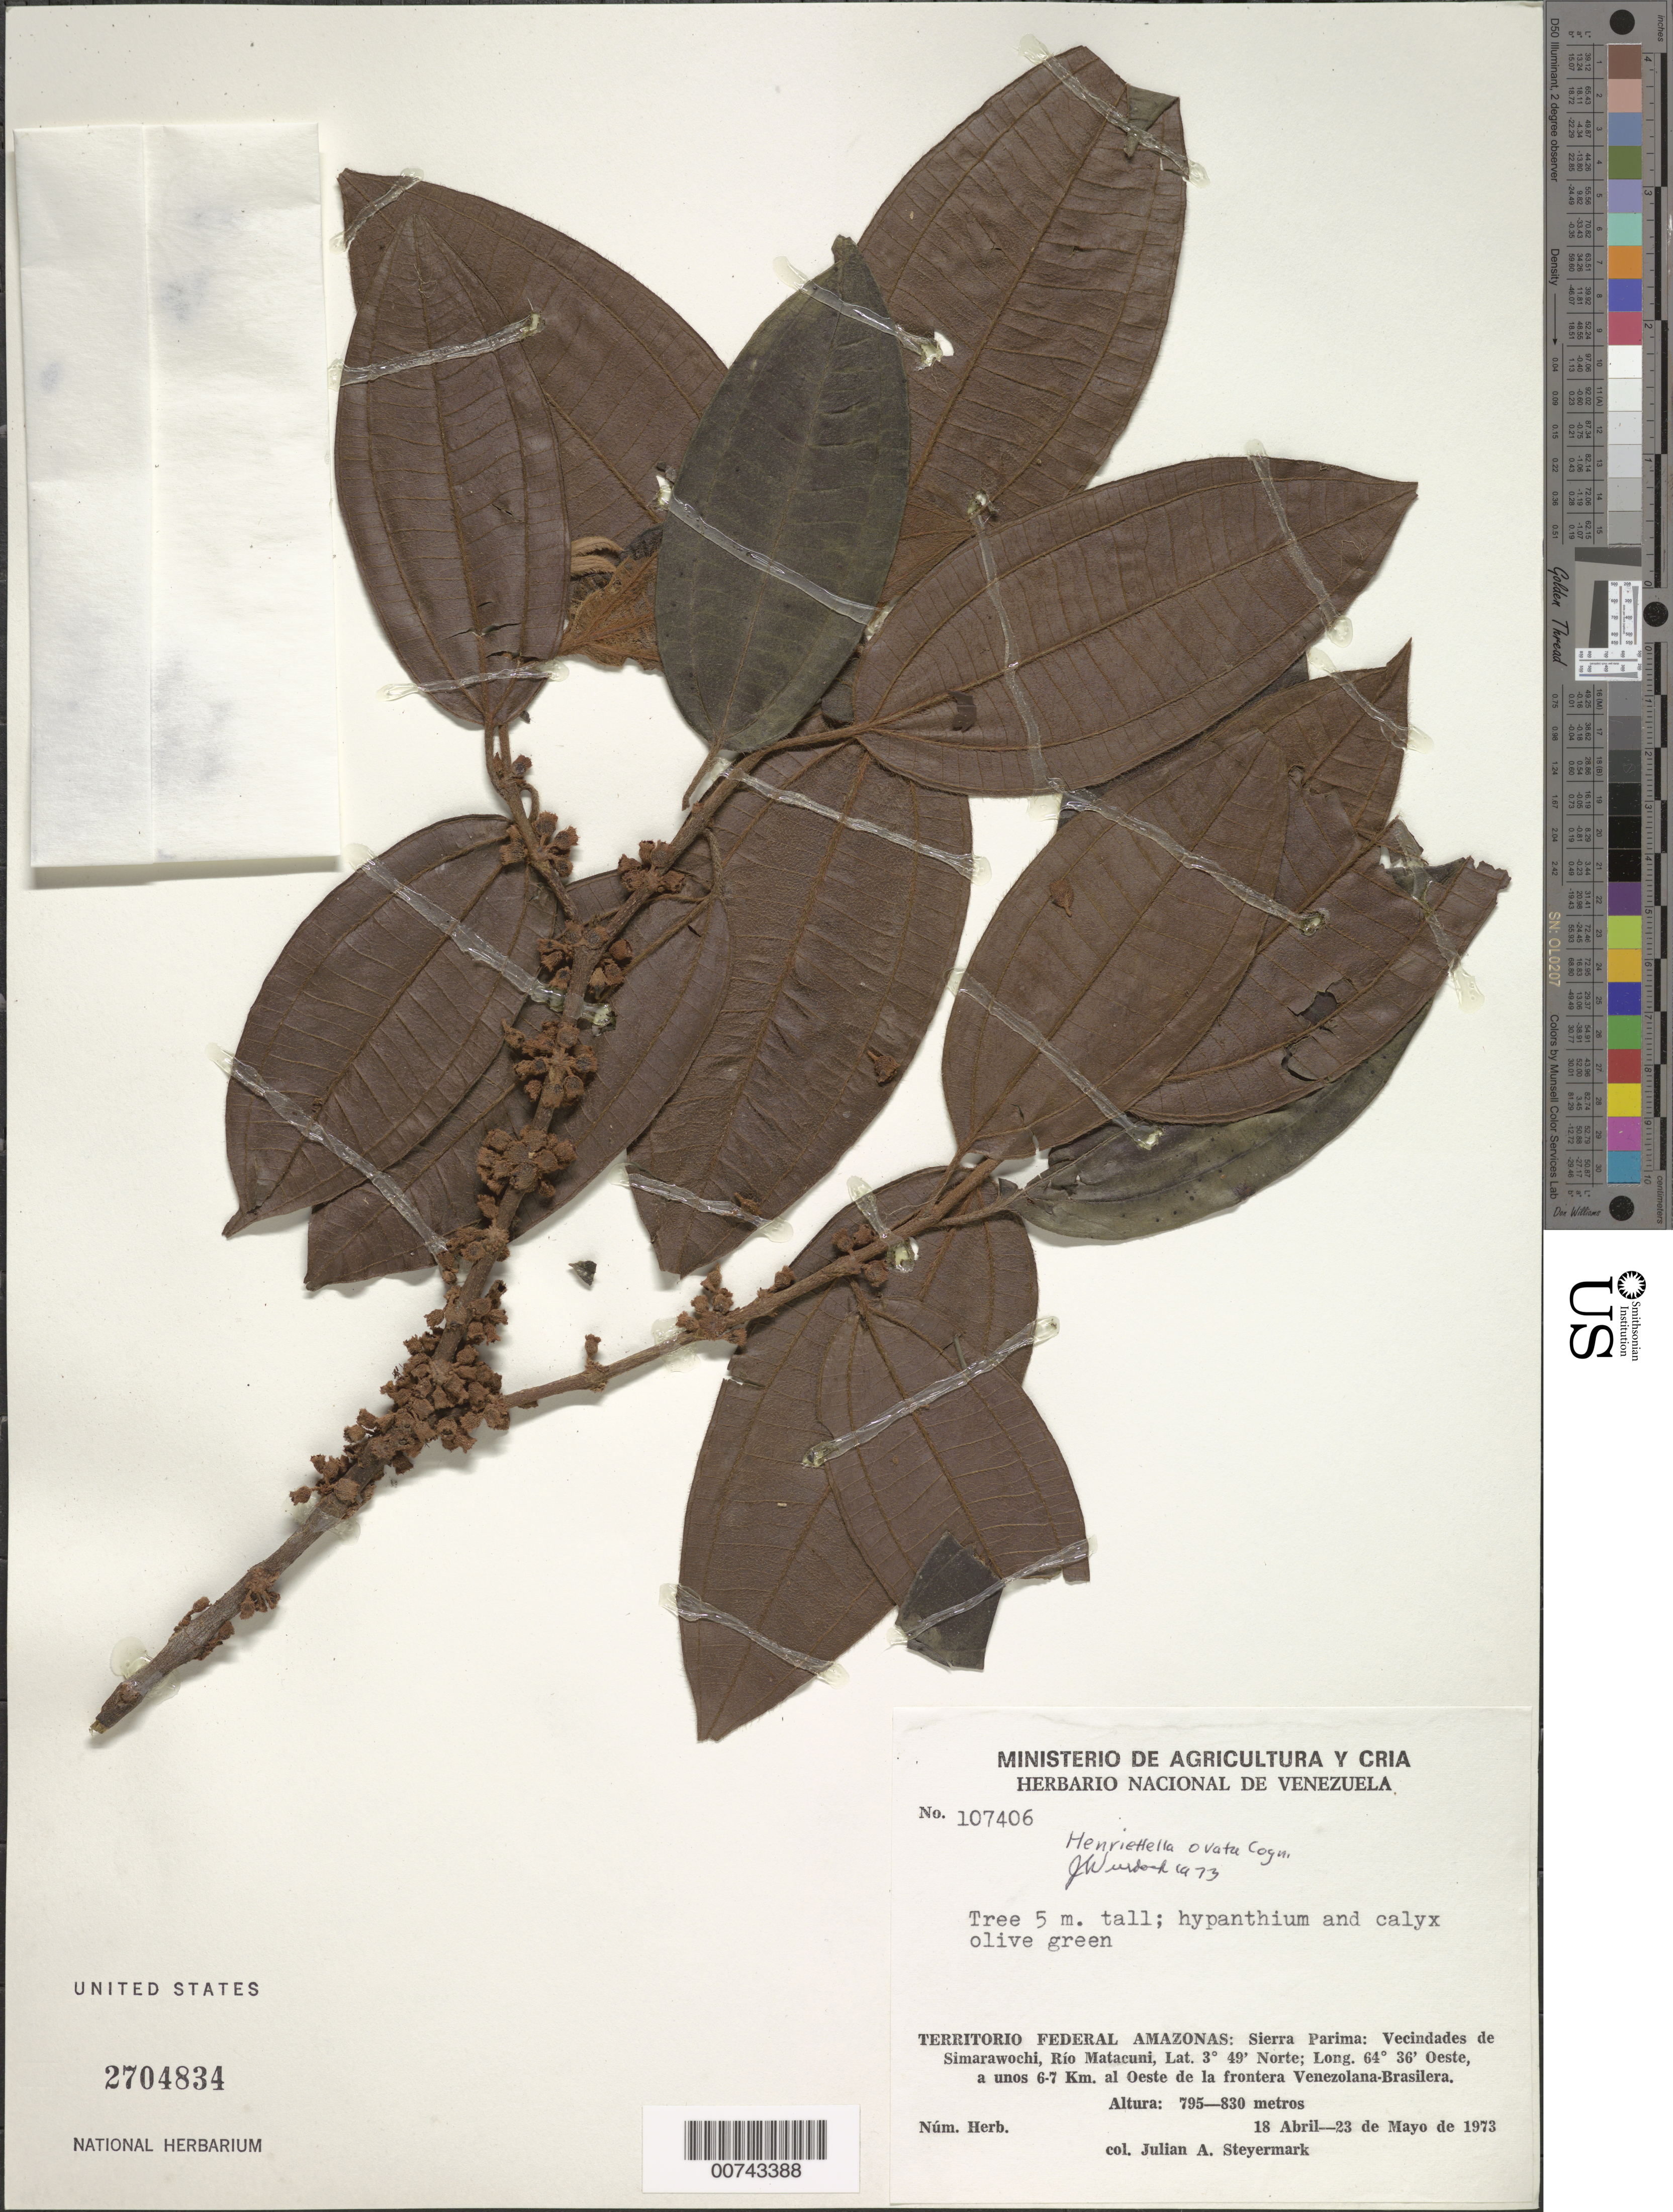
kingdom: Plantae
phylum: Tracheophyta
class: Magnoliopsida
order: Myrtales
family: Melastomataceae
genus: Henriettea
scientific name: Henriettea ovata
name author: (Cogn.) Penneys et al.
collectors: J. Steyermark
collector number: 107406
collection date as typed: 18-Apr-73 to 23-May-73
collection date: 1973-04-18/1973-05-23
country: Venezuela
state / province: Amazonas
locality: Sierra Parima; vec de Simarawochi, Río Matacuni, a unos 6-7 km al oeste de la frontera Venezolana-Brasilera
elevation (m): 795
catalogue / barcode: US 2704834